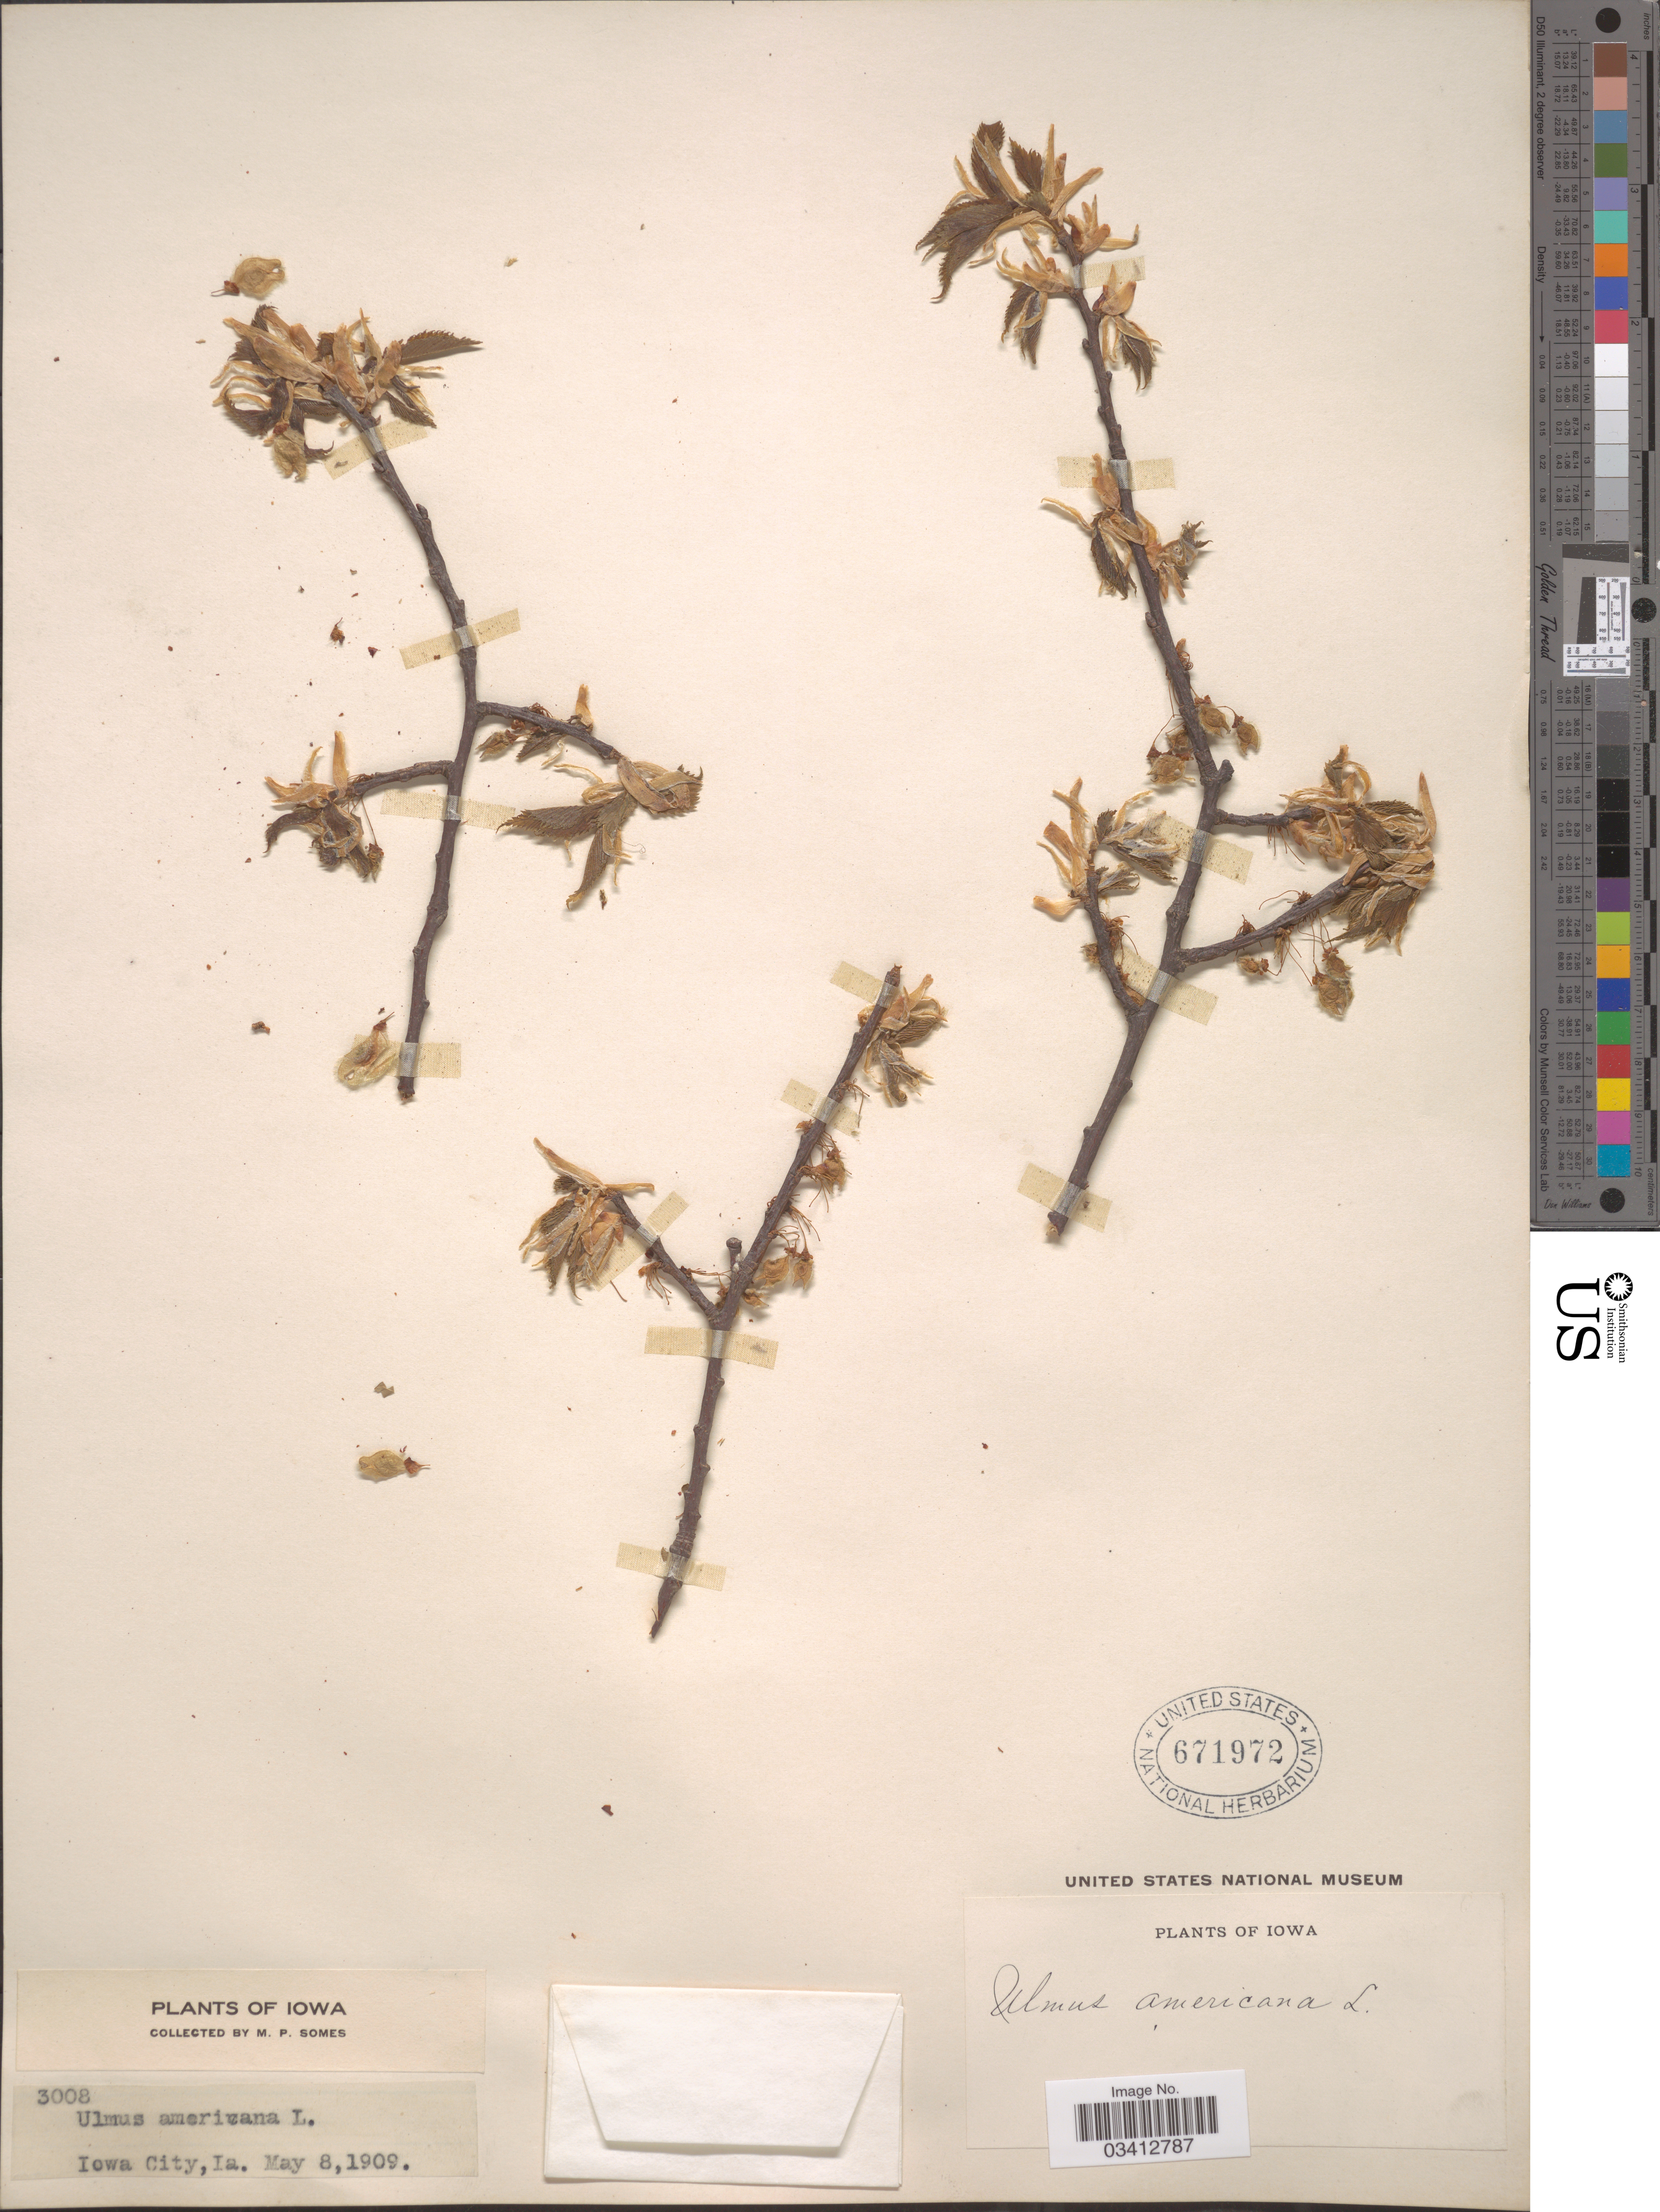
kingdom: Plantae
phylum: Tracheophyta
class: Magnoliopsida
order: Rosales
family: Ulmaceae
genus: Ulmus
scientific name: Ulmus americana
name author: L.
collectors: M. Somes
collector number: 3008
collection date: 1909-05-08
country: United States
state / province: Iowa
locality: Iowa City.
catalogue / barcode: US 671972